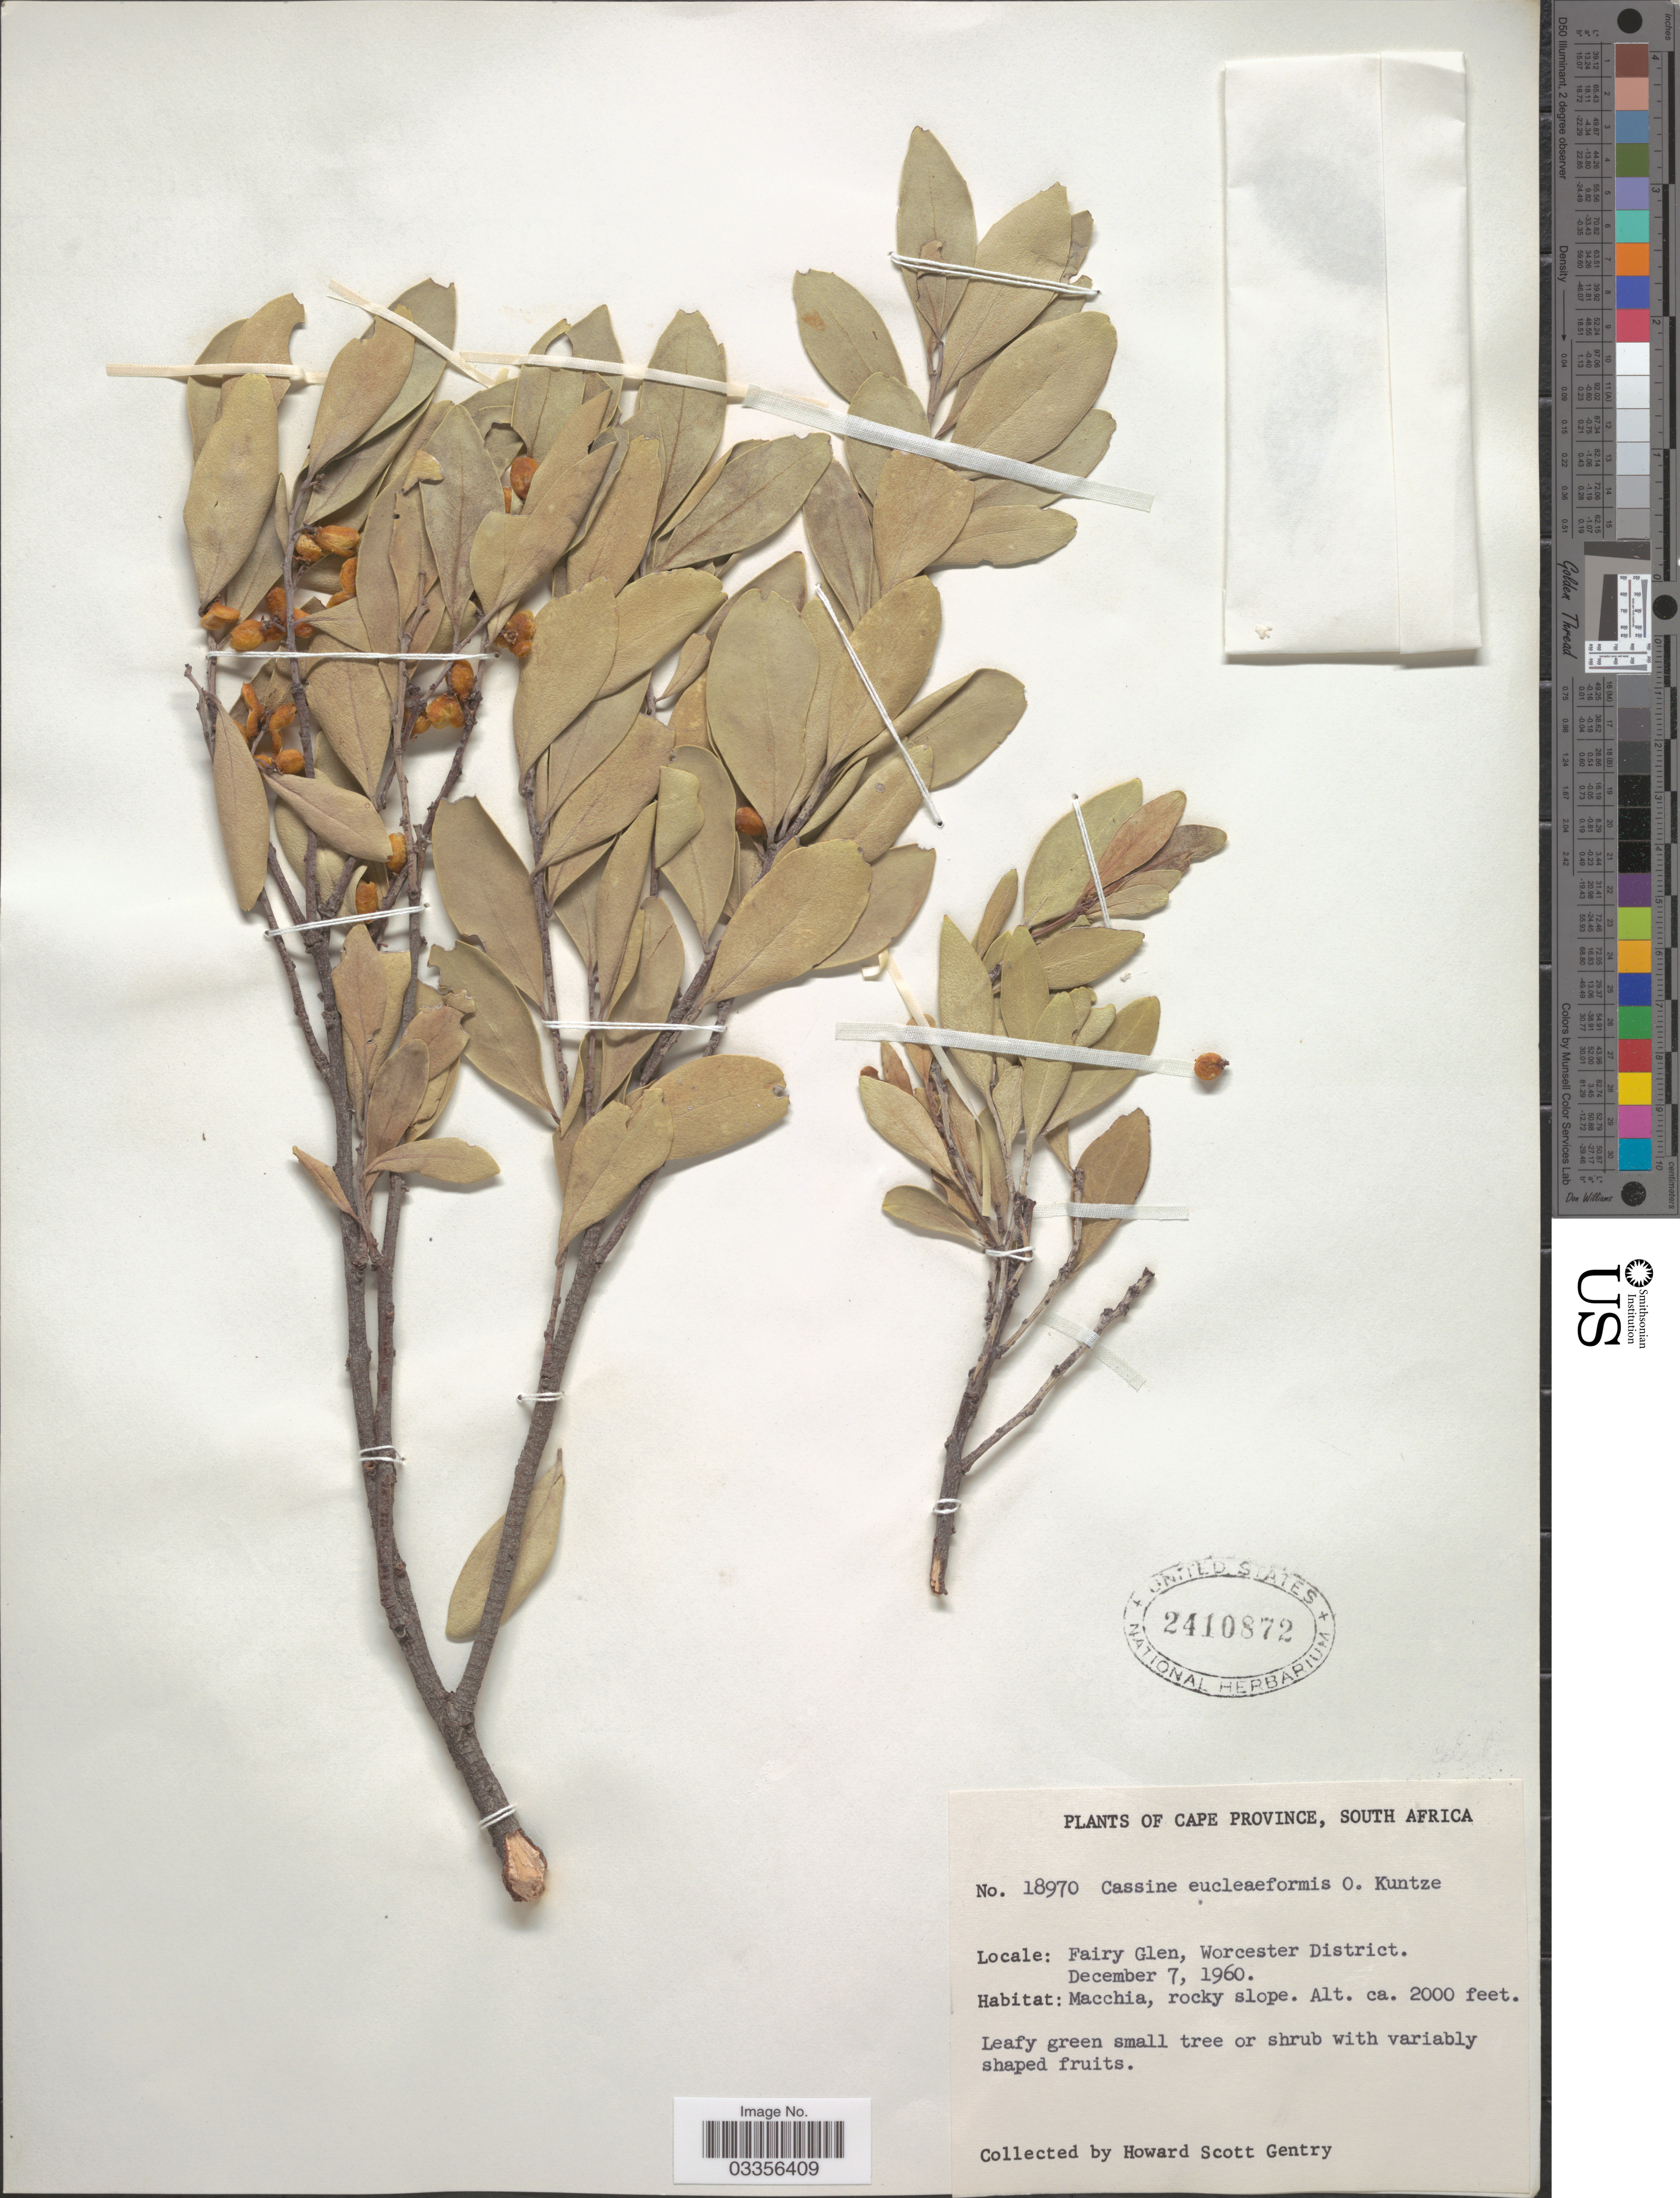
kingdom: Plantae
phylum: Tracheophyta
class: Magnoliopsida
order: Celastrales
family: Celastraceae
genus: Maytenus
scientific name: Maytenus oleoides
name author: (Lam.) Loes.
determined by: Strong, Mark T., (BOT), Smithsonian Institution - National Museum of Natural History (UNITED STATES)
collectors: H. S. Gentry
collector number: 18970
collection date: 1960-12-07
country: South Africa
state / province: Western Cape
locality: Fairy Glen, Worcester District. Macchia.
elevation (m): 610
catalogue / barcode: US 2410872